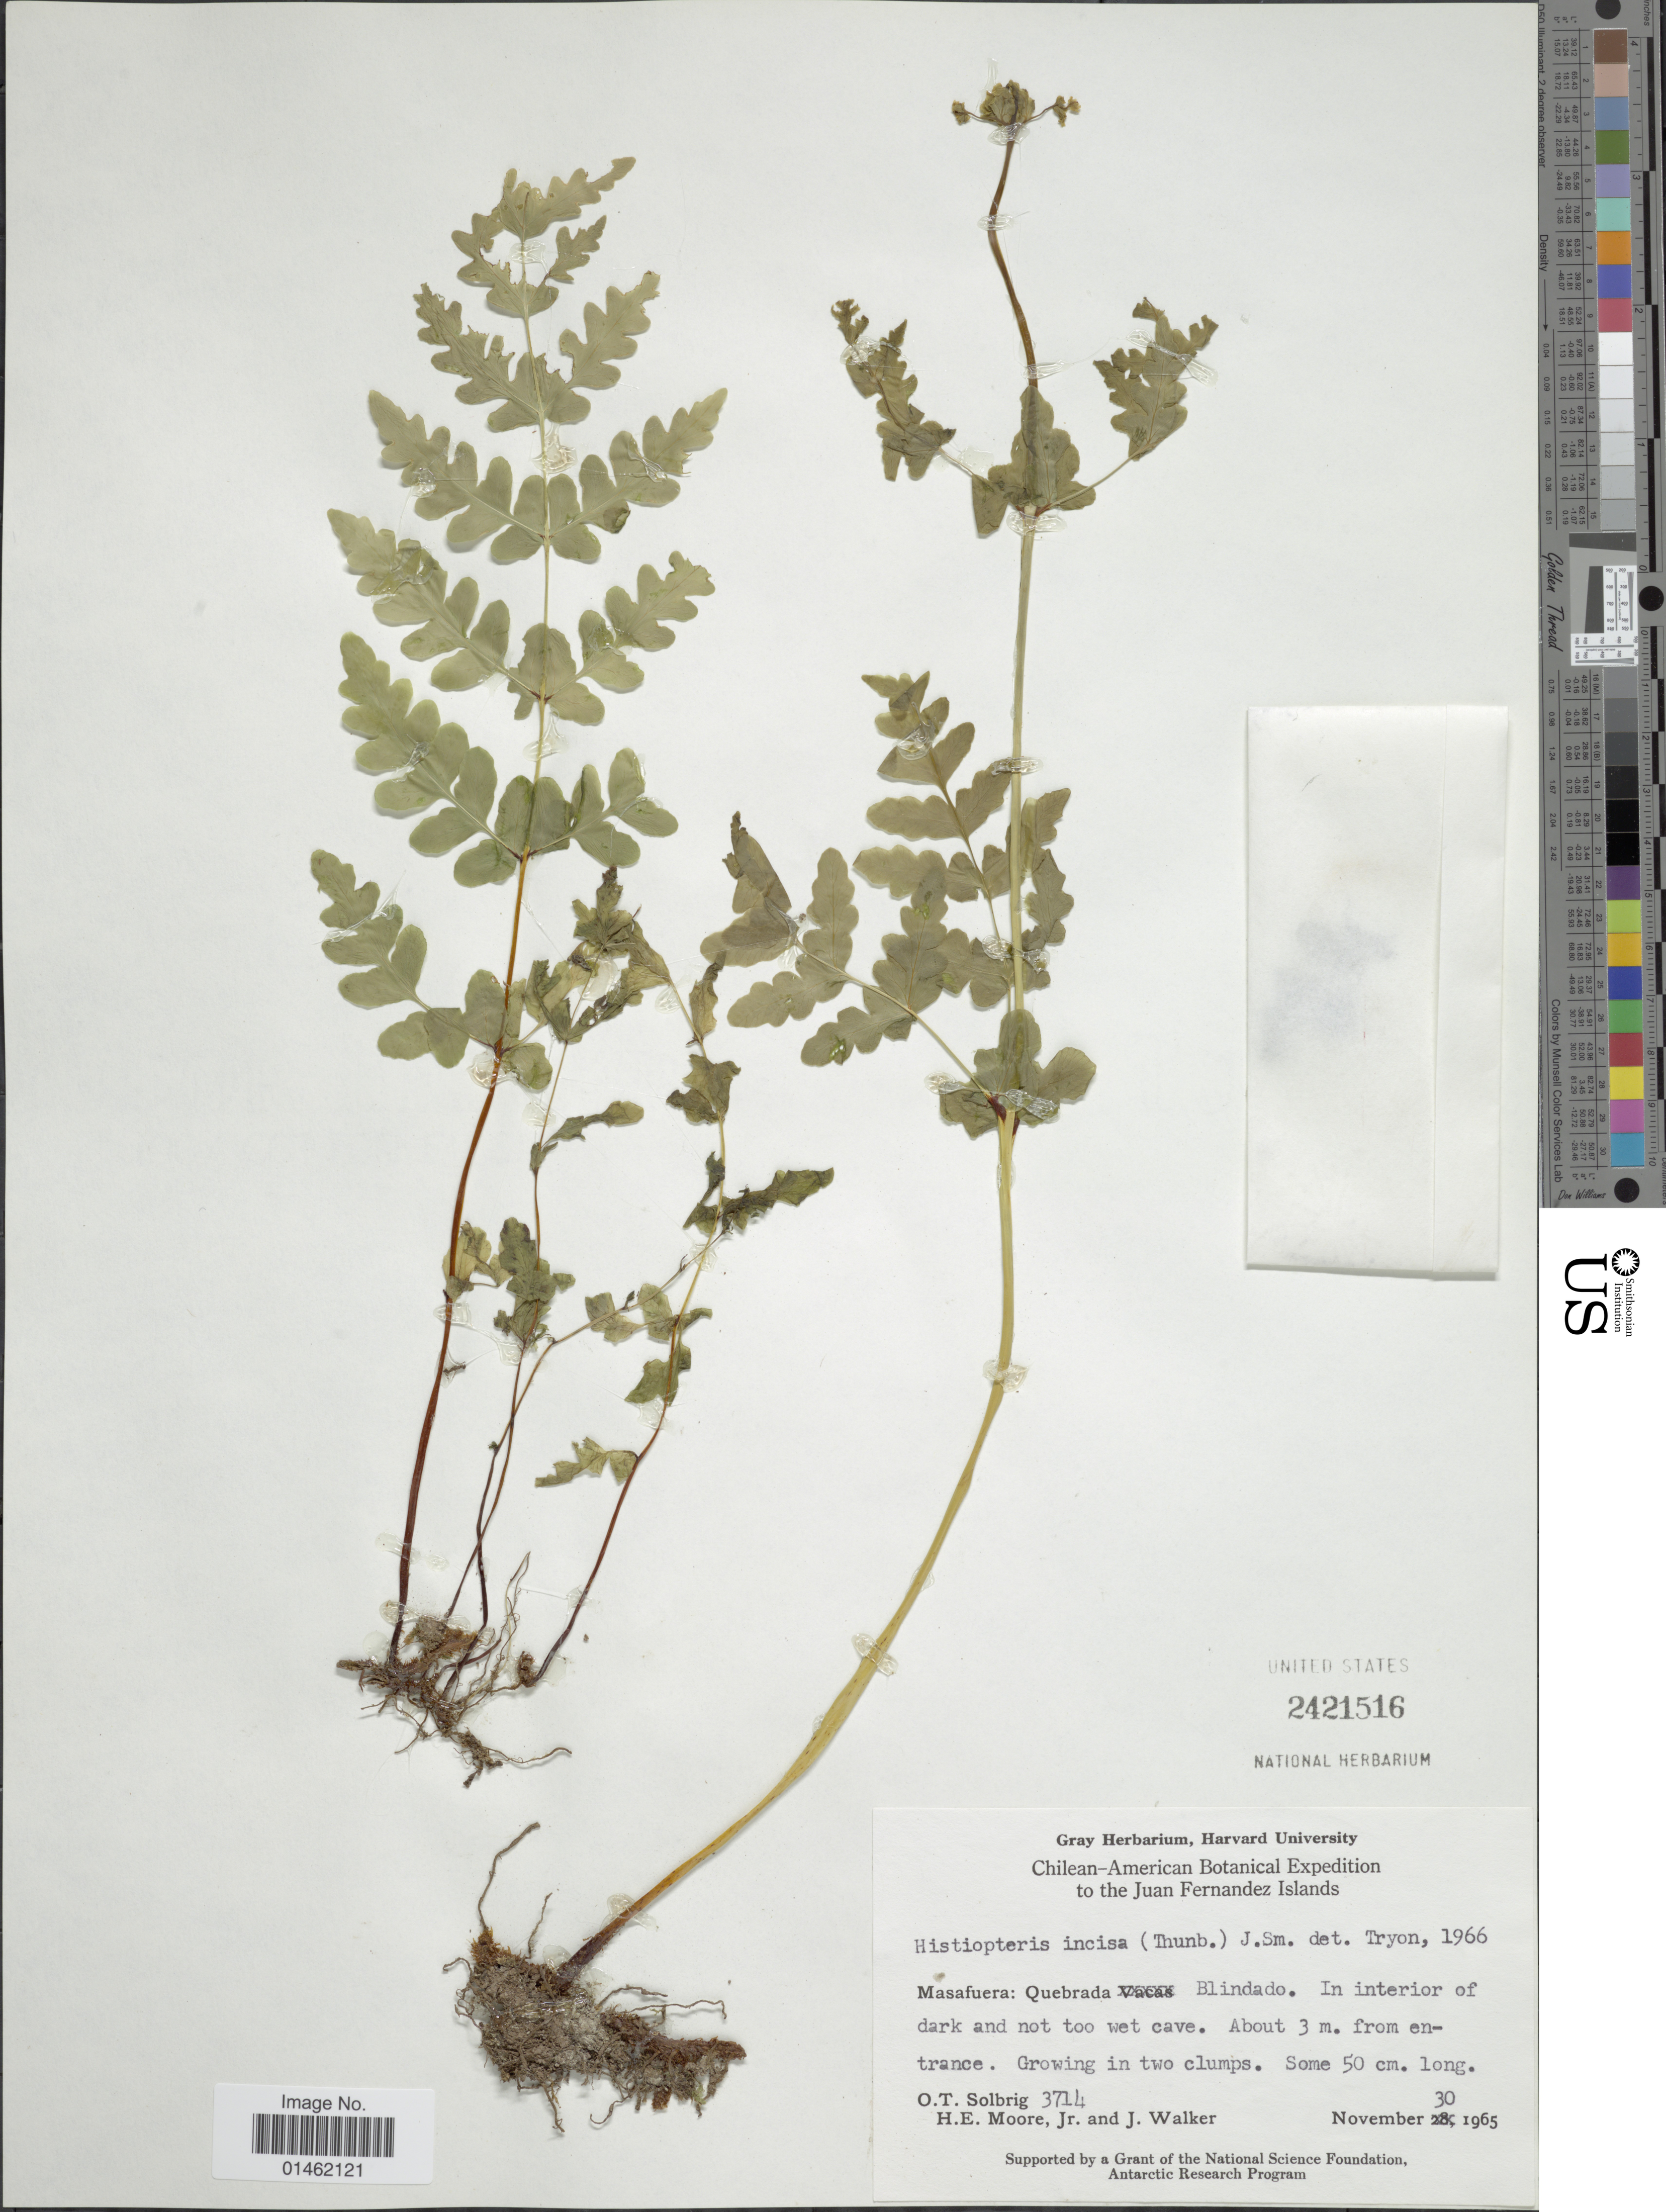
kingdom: Plantae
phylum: Tracheophyta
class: Polypodiopsida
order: Polypodiales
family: Dennstaedtiaceae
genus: Histiopteris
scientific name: Histiopteris incisa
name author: (Thunb.) J. Sm.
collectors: O. T. Solbrig, H. Moore & J. Walker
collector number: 3714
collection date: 1965-11-30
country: Chile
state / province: Valparaíso (V)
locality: Juan Fernandez Islands, Masafuera: Quebrada, Blindado, in interior of dark and not too wet cave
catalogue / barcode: US 2421516